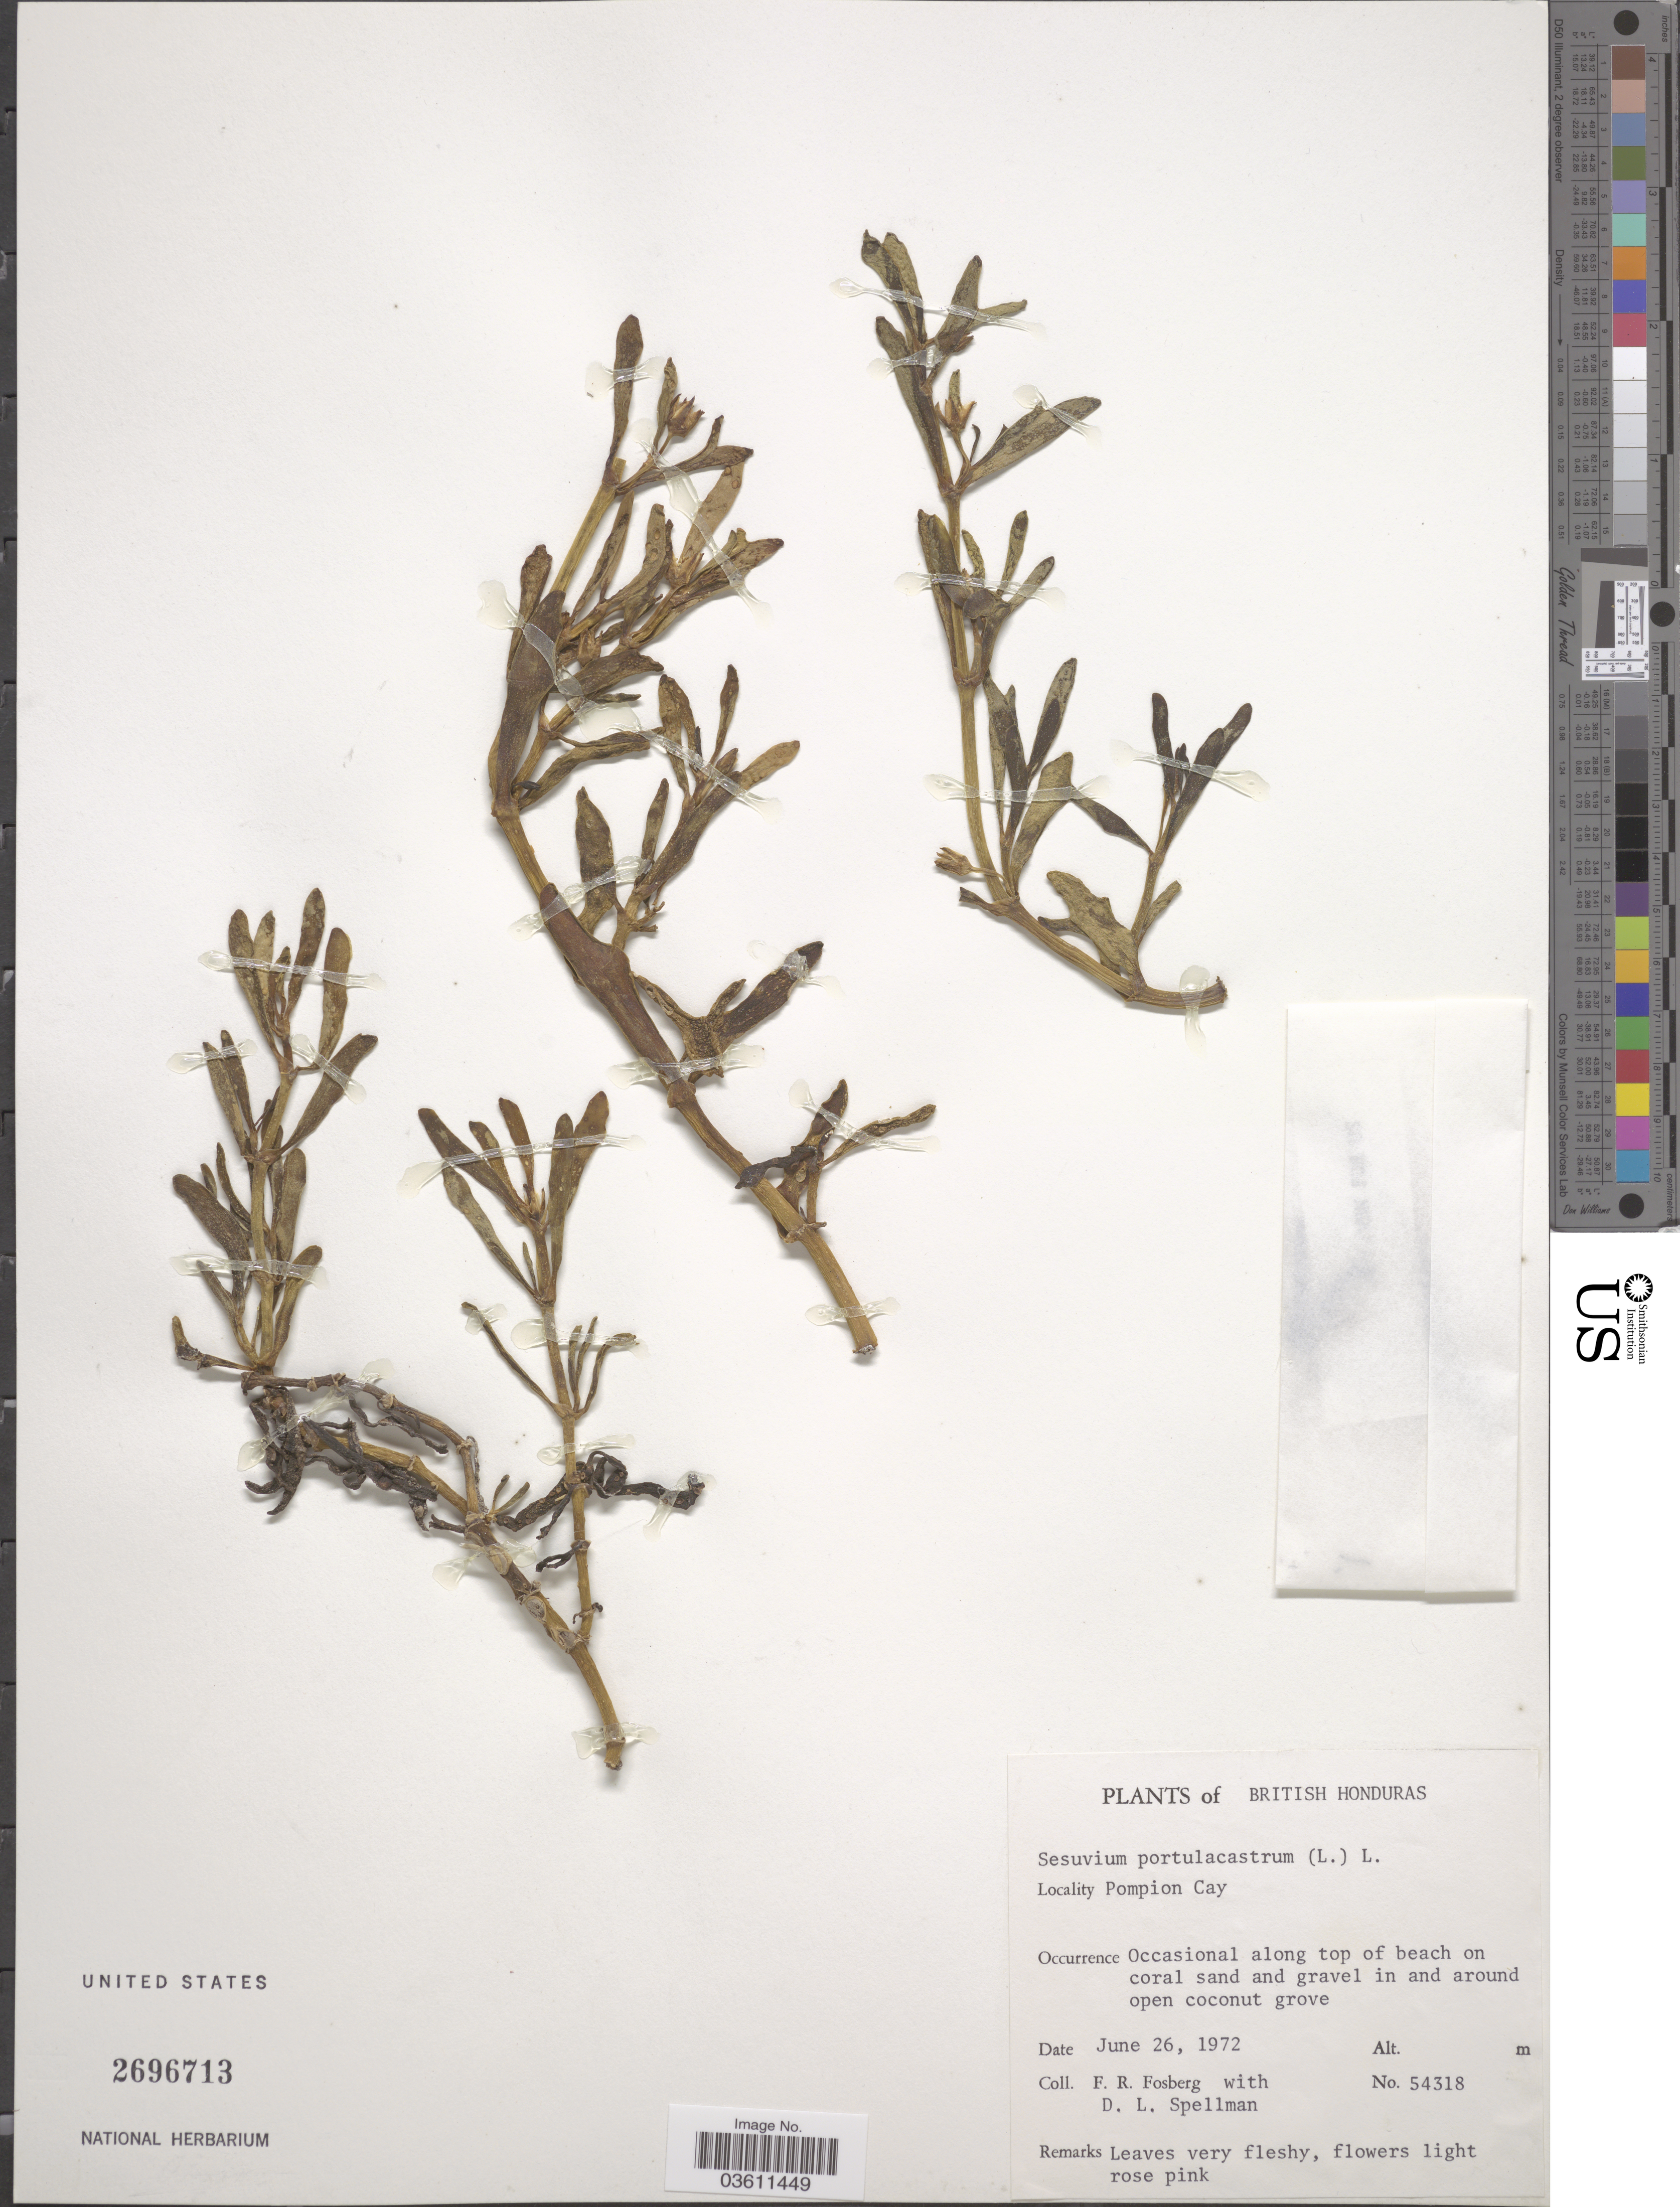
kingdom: Plantae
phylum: Tracheophyta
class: Magnoliopsida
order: Caryophyllales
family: Aizoaceae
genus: Sesuvium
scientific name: Sesuvium portulacastrum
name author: (L.) L.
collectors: F. R. Fosberg & D. L. Spellman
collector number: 54318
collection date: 1972-06-26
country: Belize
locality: British Honduras. Pompion Cay.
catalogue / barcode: US 2696713